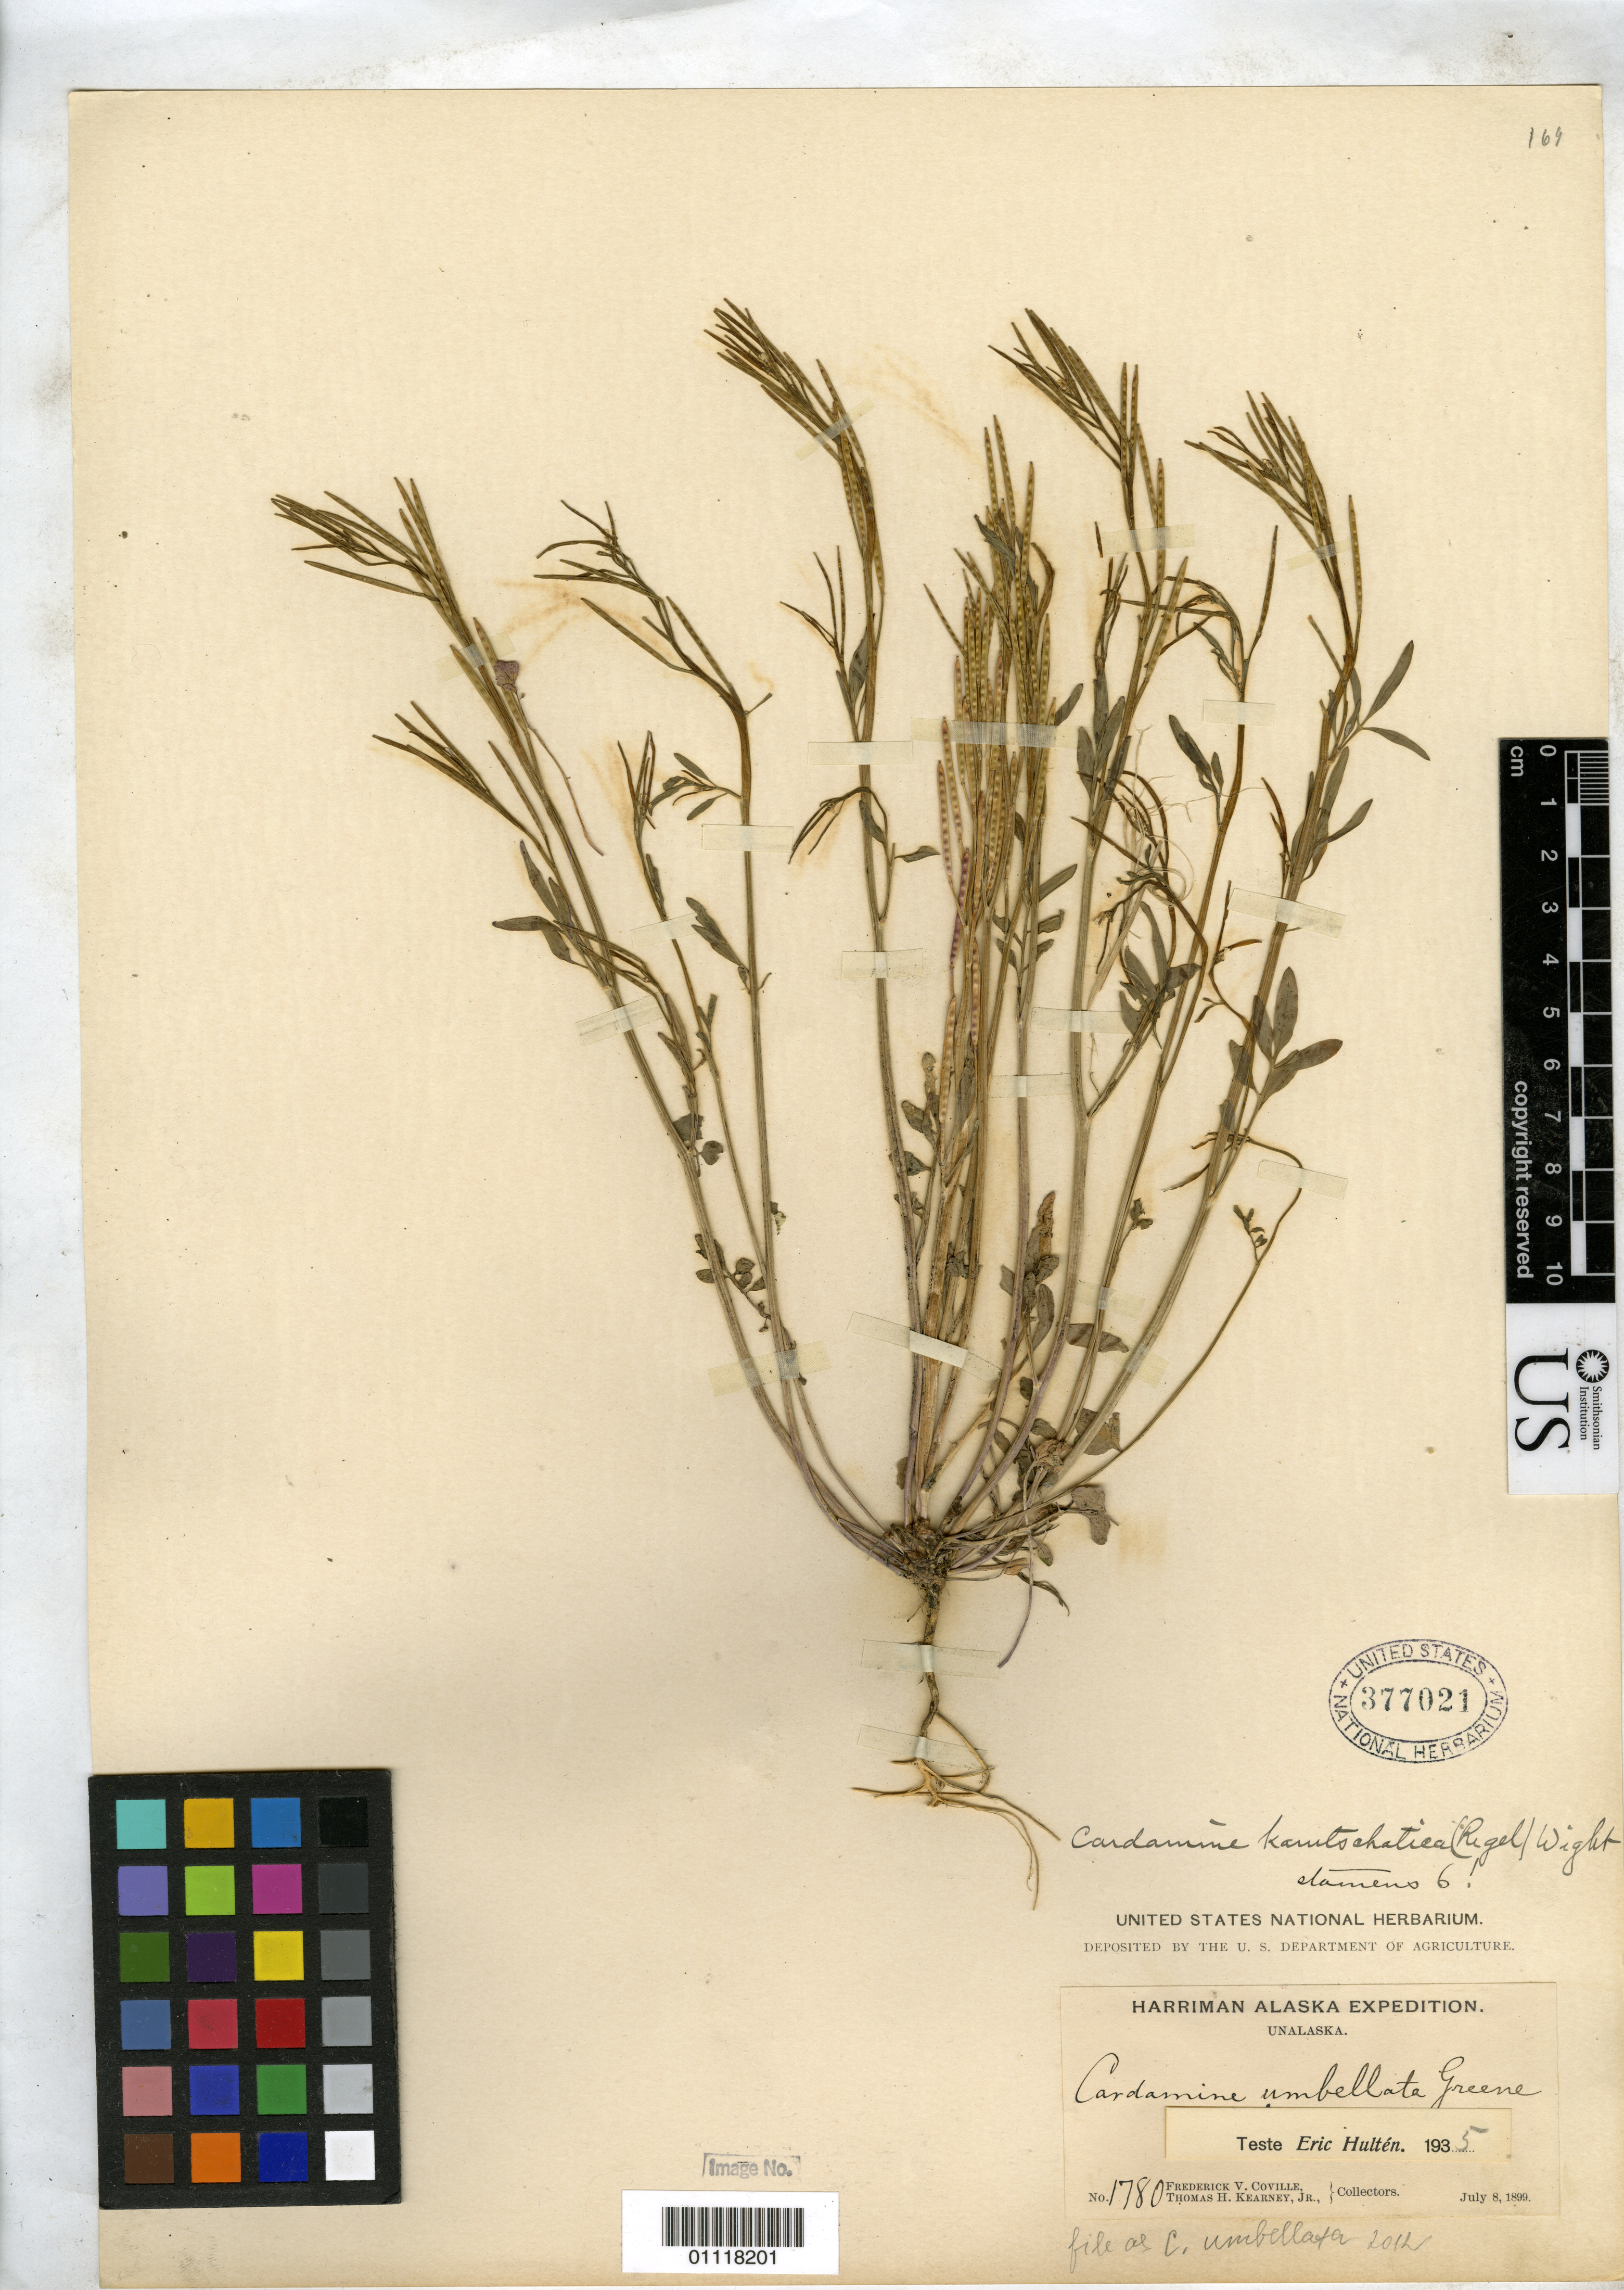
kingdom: Plantae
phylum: Tracheophyta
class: Magnoliopsida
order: Brassicales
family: Brassicaceae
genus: Cardamine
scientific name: Cardamine umbellata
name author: Greene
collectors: F. V. Coville & T. H. Kearney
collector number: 1780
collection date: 1899-07-08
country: United States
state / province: Alaska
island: Unalaska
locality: Unalaska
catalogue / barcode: US 377021